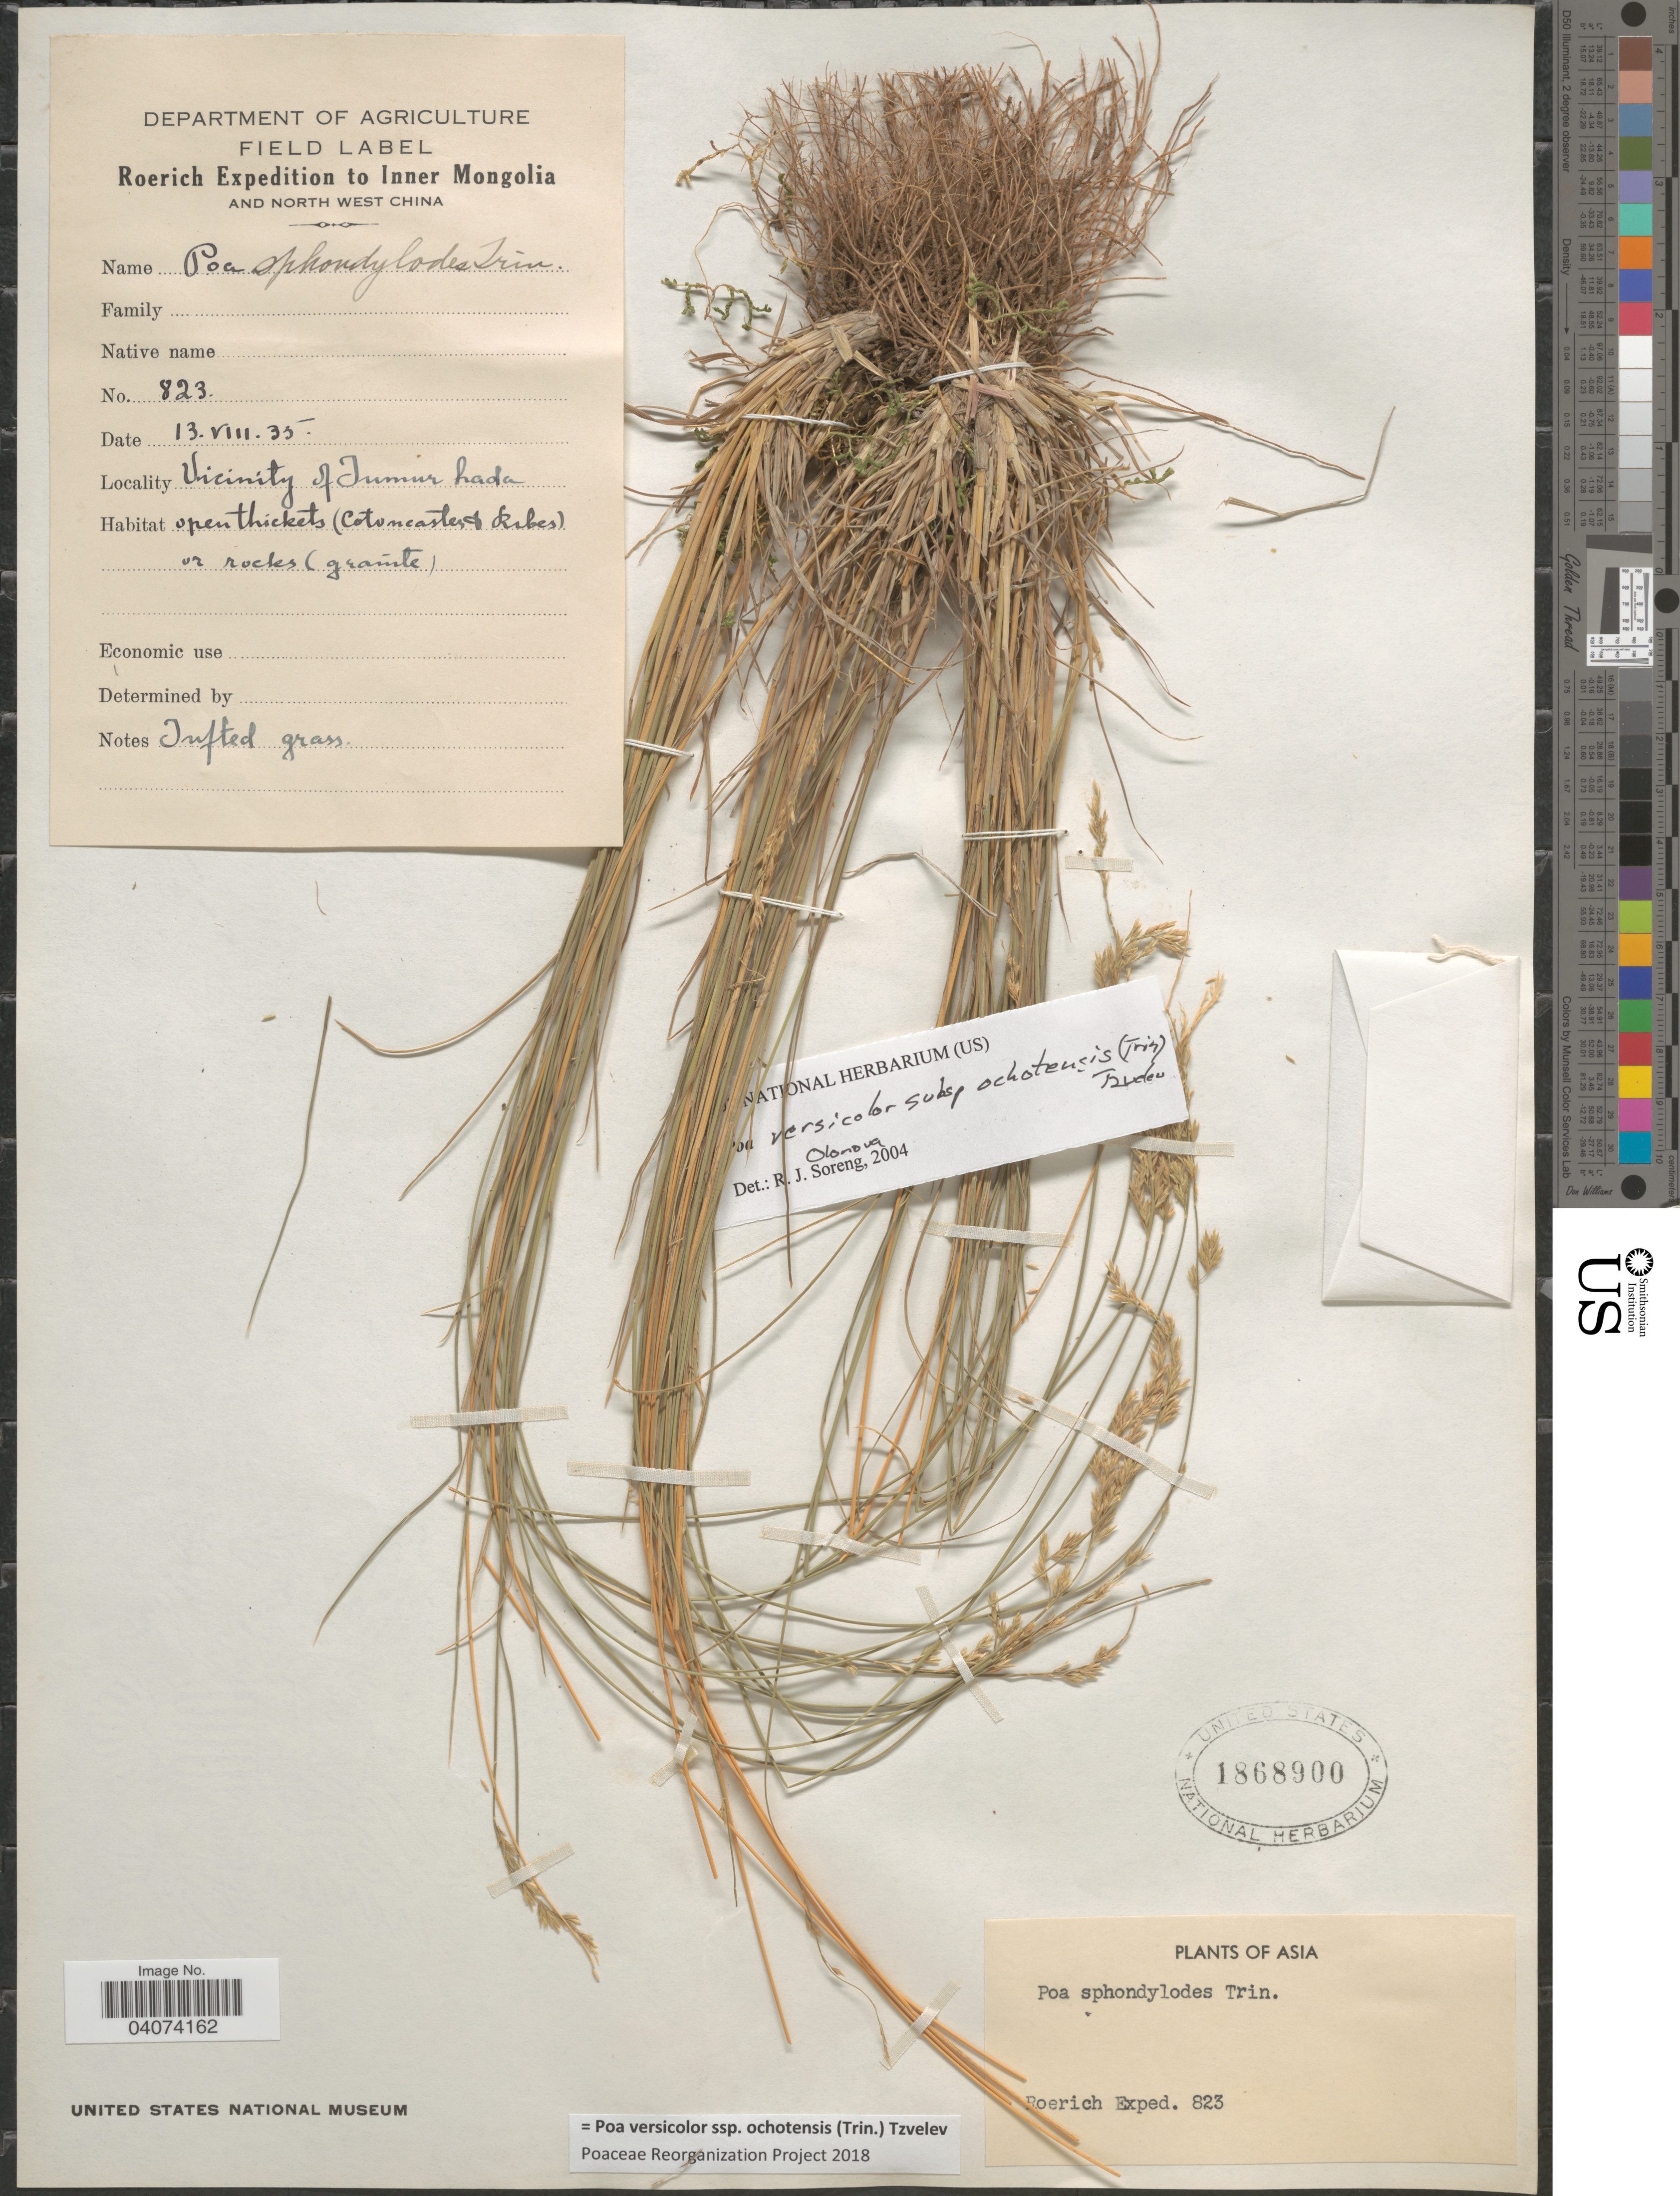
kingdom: Plantae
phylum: Tracheophyta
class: Liliopsida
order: Poales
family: Poaceae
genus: Poa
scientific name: Poa versicolor subsp. ochotensis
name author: (Trin.) Tzvelev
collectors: Roerich Expedition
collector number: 823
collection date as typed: Transcribed d/m/y: 13/8/35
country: China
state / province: Nei Monggol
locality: Inner Mongolia and North West China. Vicinity of Jumur hada.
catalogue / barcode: US 1868900